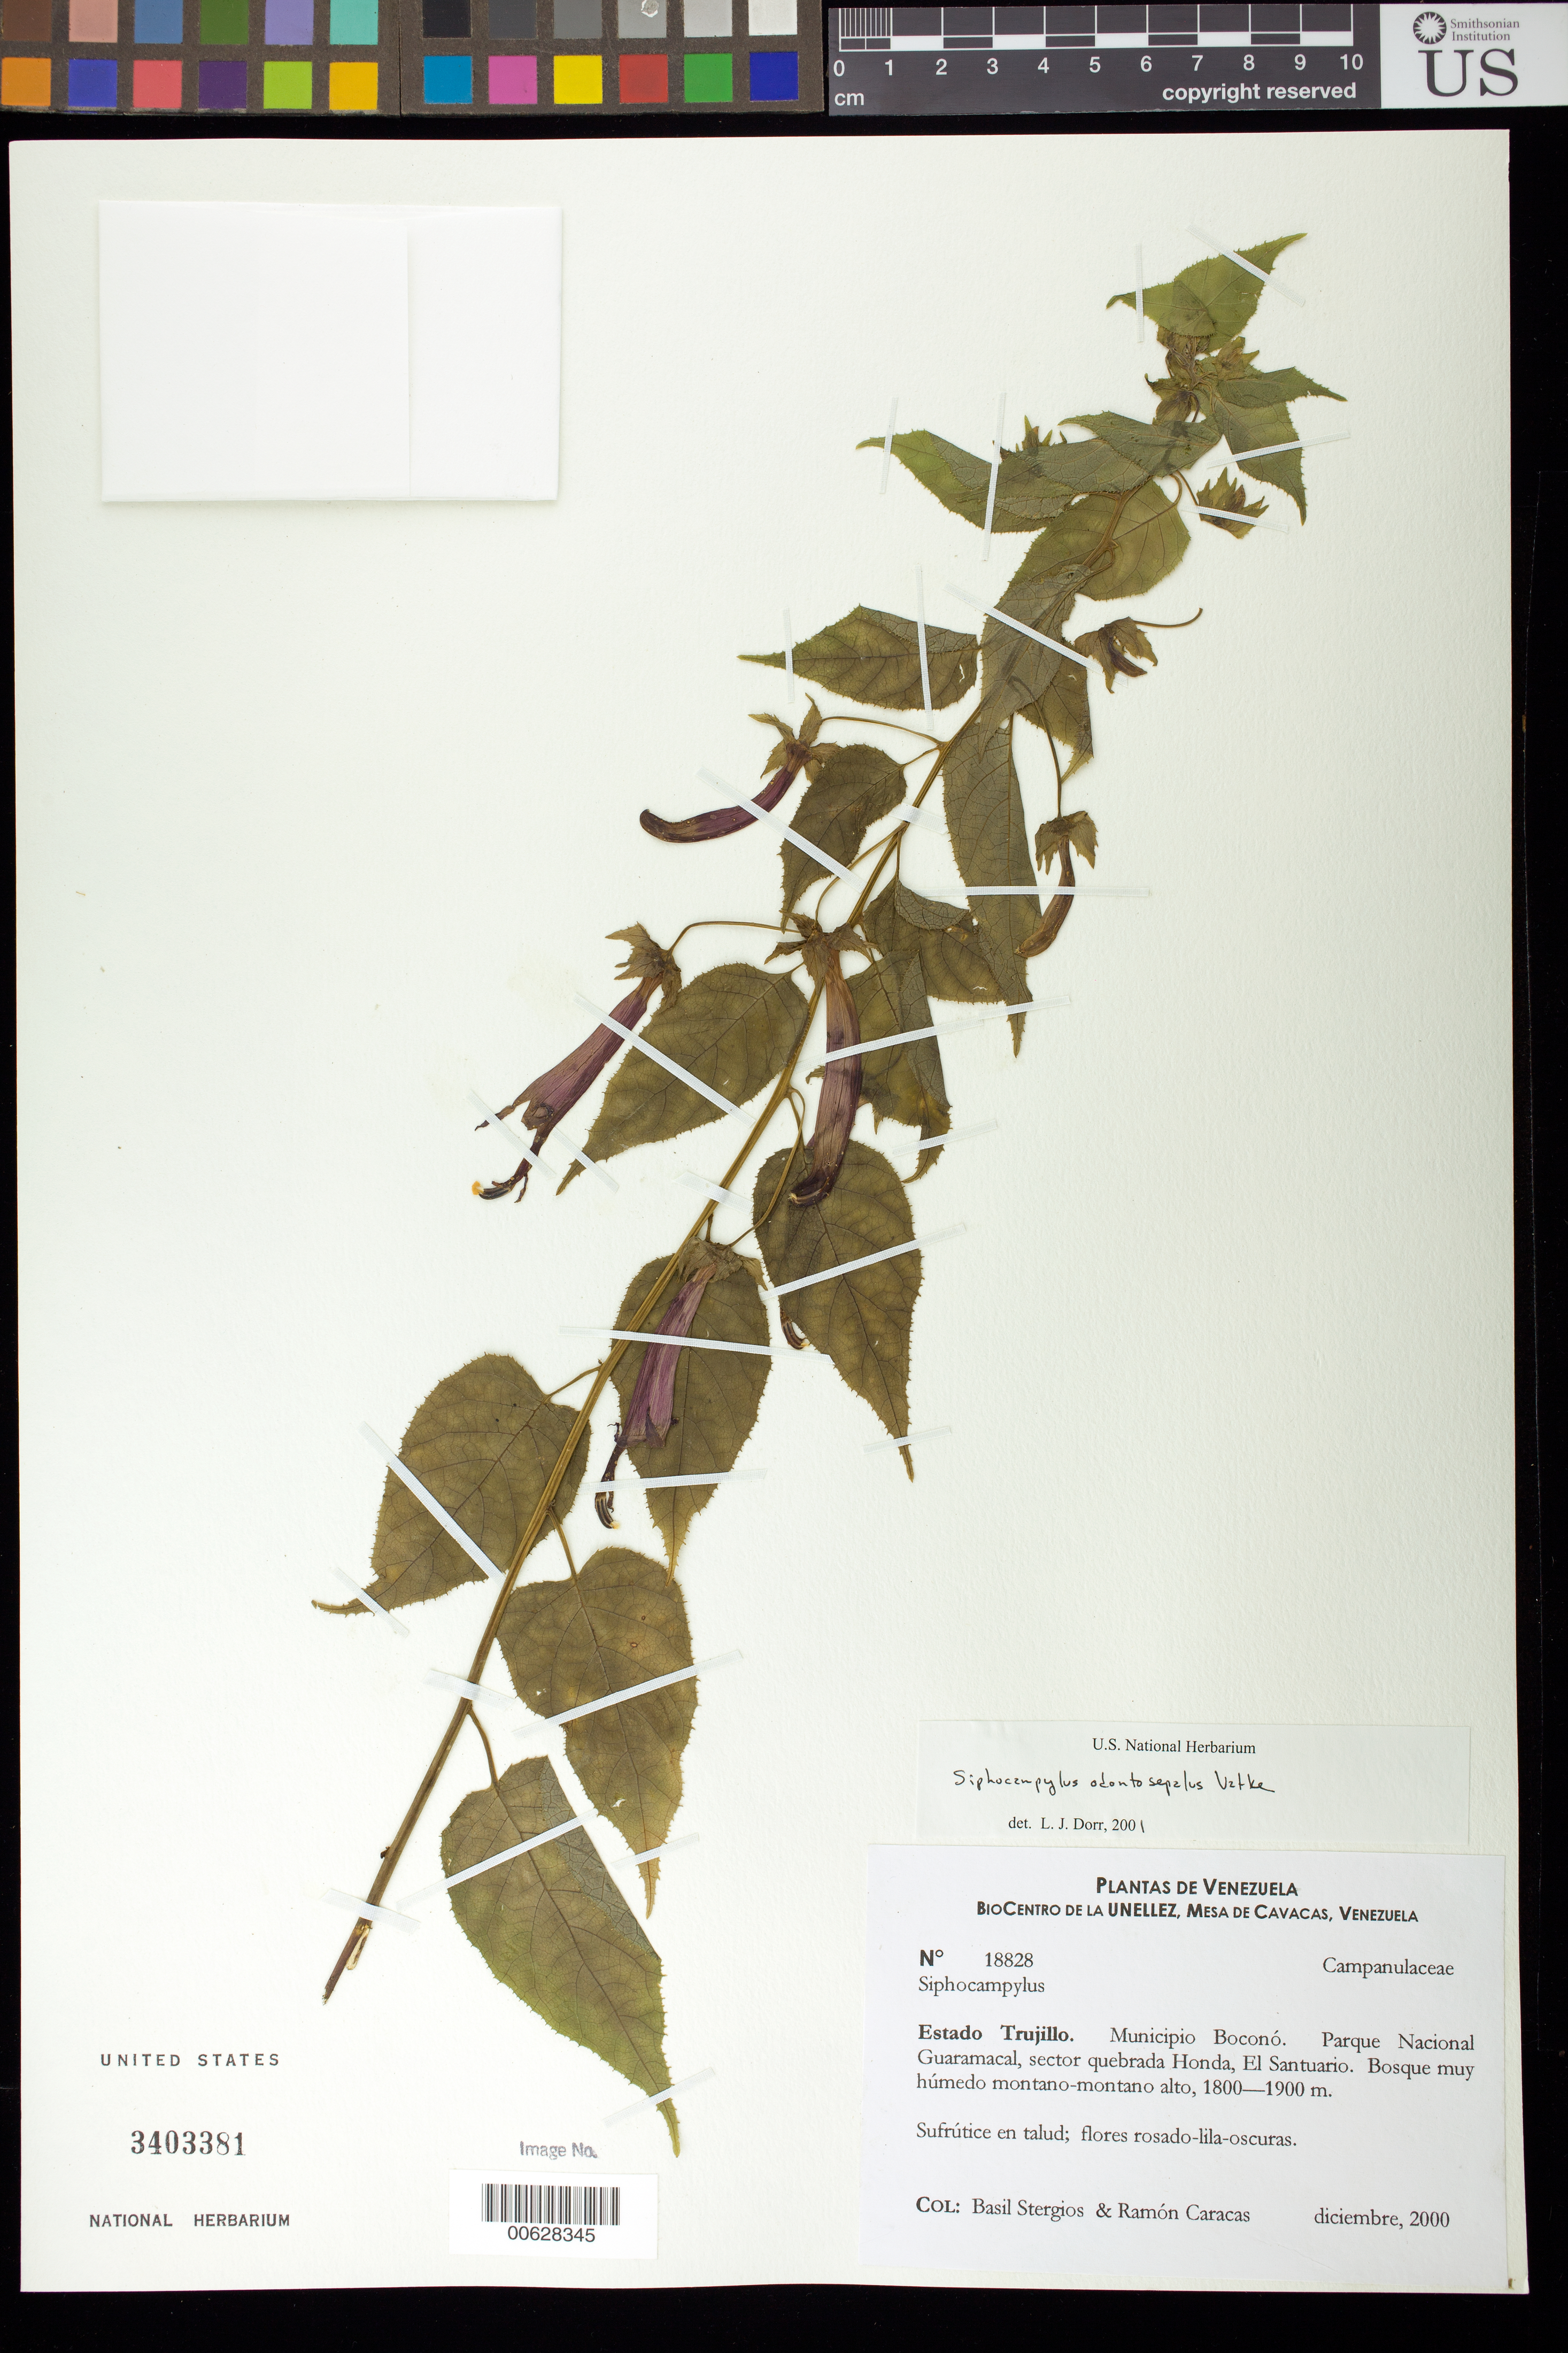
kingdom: Plantae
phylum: Tracheophyta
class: Magnoliopsida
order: Asterales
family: Campanulaceae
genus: Siphocampylus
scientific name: Siphocampylus odontosepalus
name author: Vatke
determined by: Dorr, L. J., (BOT), Smithsonian Institution - National Museum of Natural History (UNITED STATES)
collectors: B. G. Stergios & R. Caracas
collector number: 18828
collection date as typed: Dec 2000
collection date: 2000-12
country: Venezuela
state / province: Trujillo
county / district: Boconó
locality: Parque Nacional Guaramacal, quebrada Honda, El Santuario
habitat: Bosque muy húmedo montano-montano alto.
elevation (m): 1800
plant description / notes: OSH, PORT, US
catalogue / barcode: US 3403381